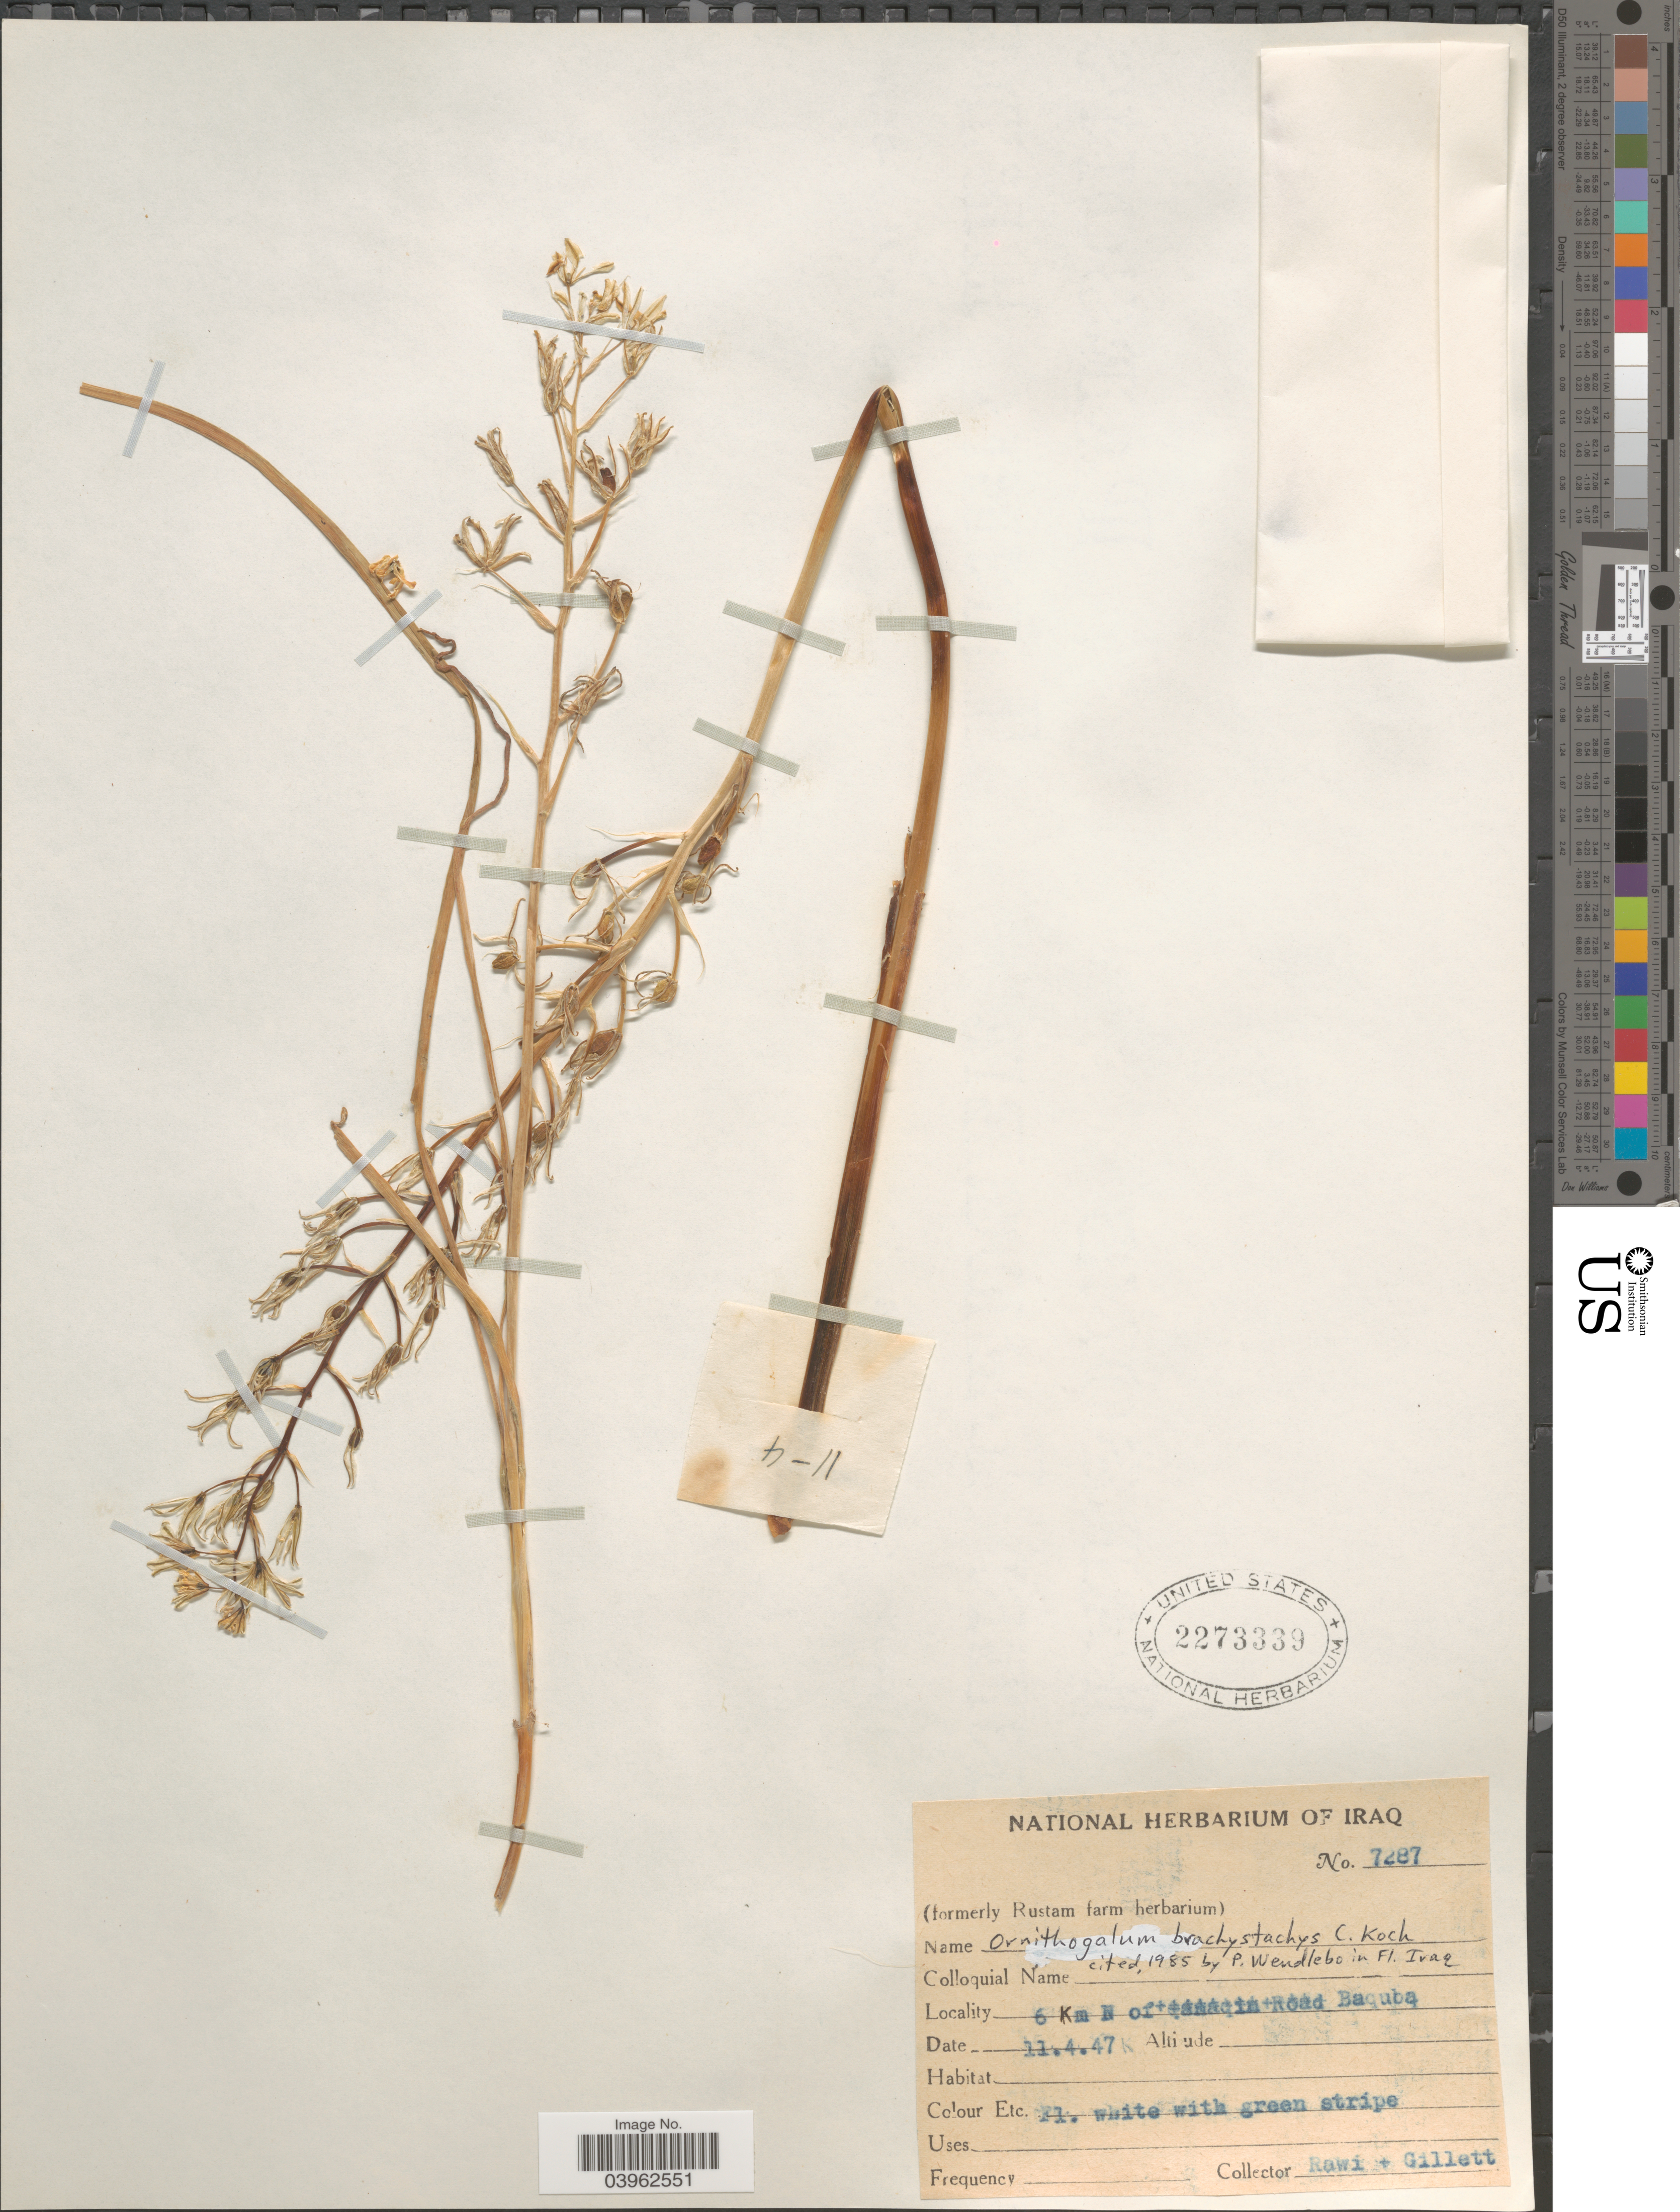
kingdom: Plantae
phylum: Tracheophyta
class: Liliopsida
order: Asparagales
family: Asparagaceae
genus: Ornithogalum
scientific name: Ornithogalum brachystachys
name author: K. Koch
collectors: -. Rawi & Gillett, --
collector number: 7287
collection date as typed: Transcribed d/m/y: 11/4/47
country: Iraq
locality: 6 Km N of Road Baquba.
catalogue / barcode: US 2273339